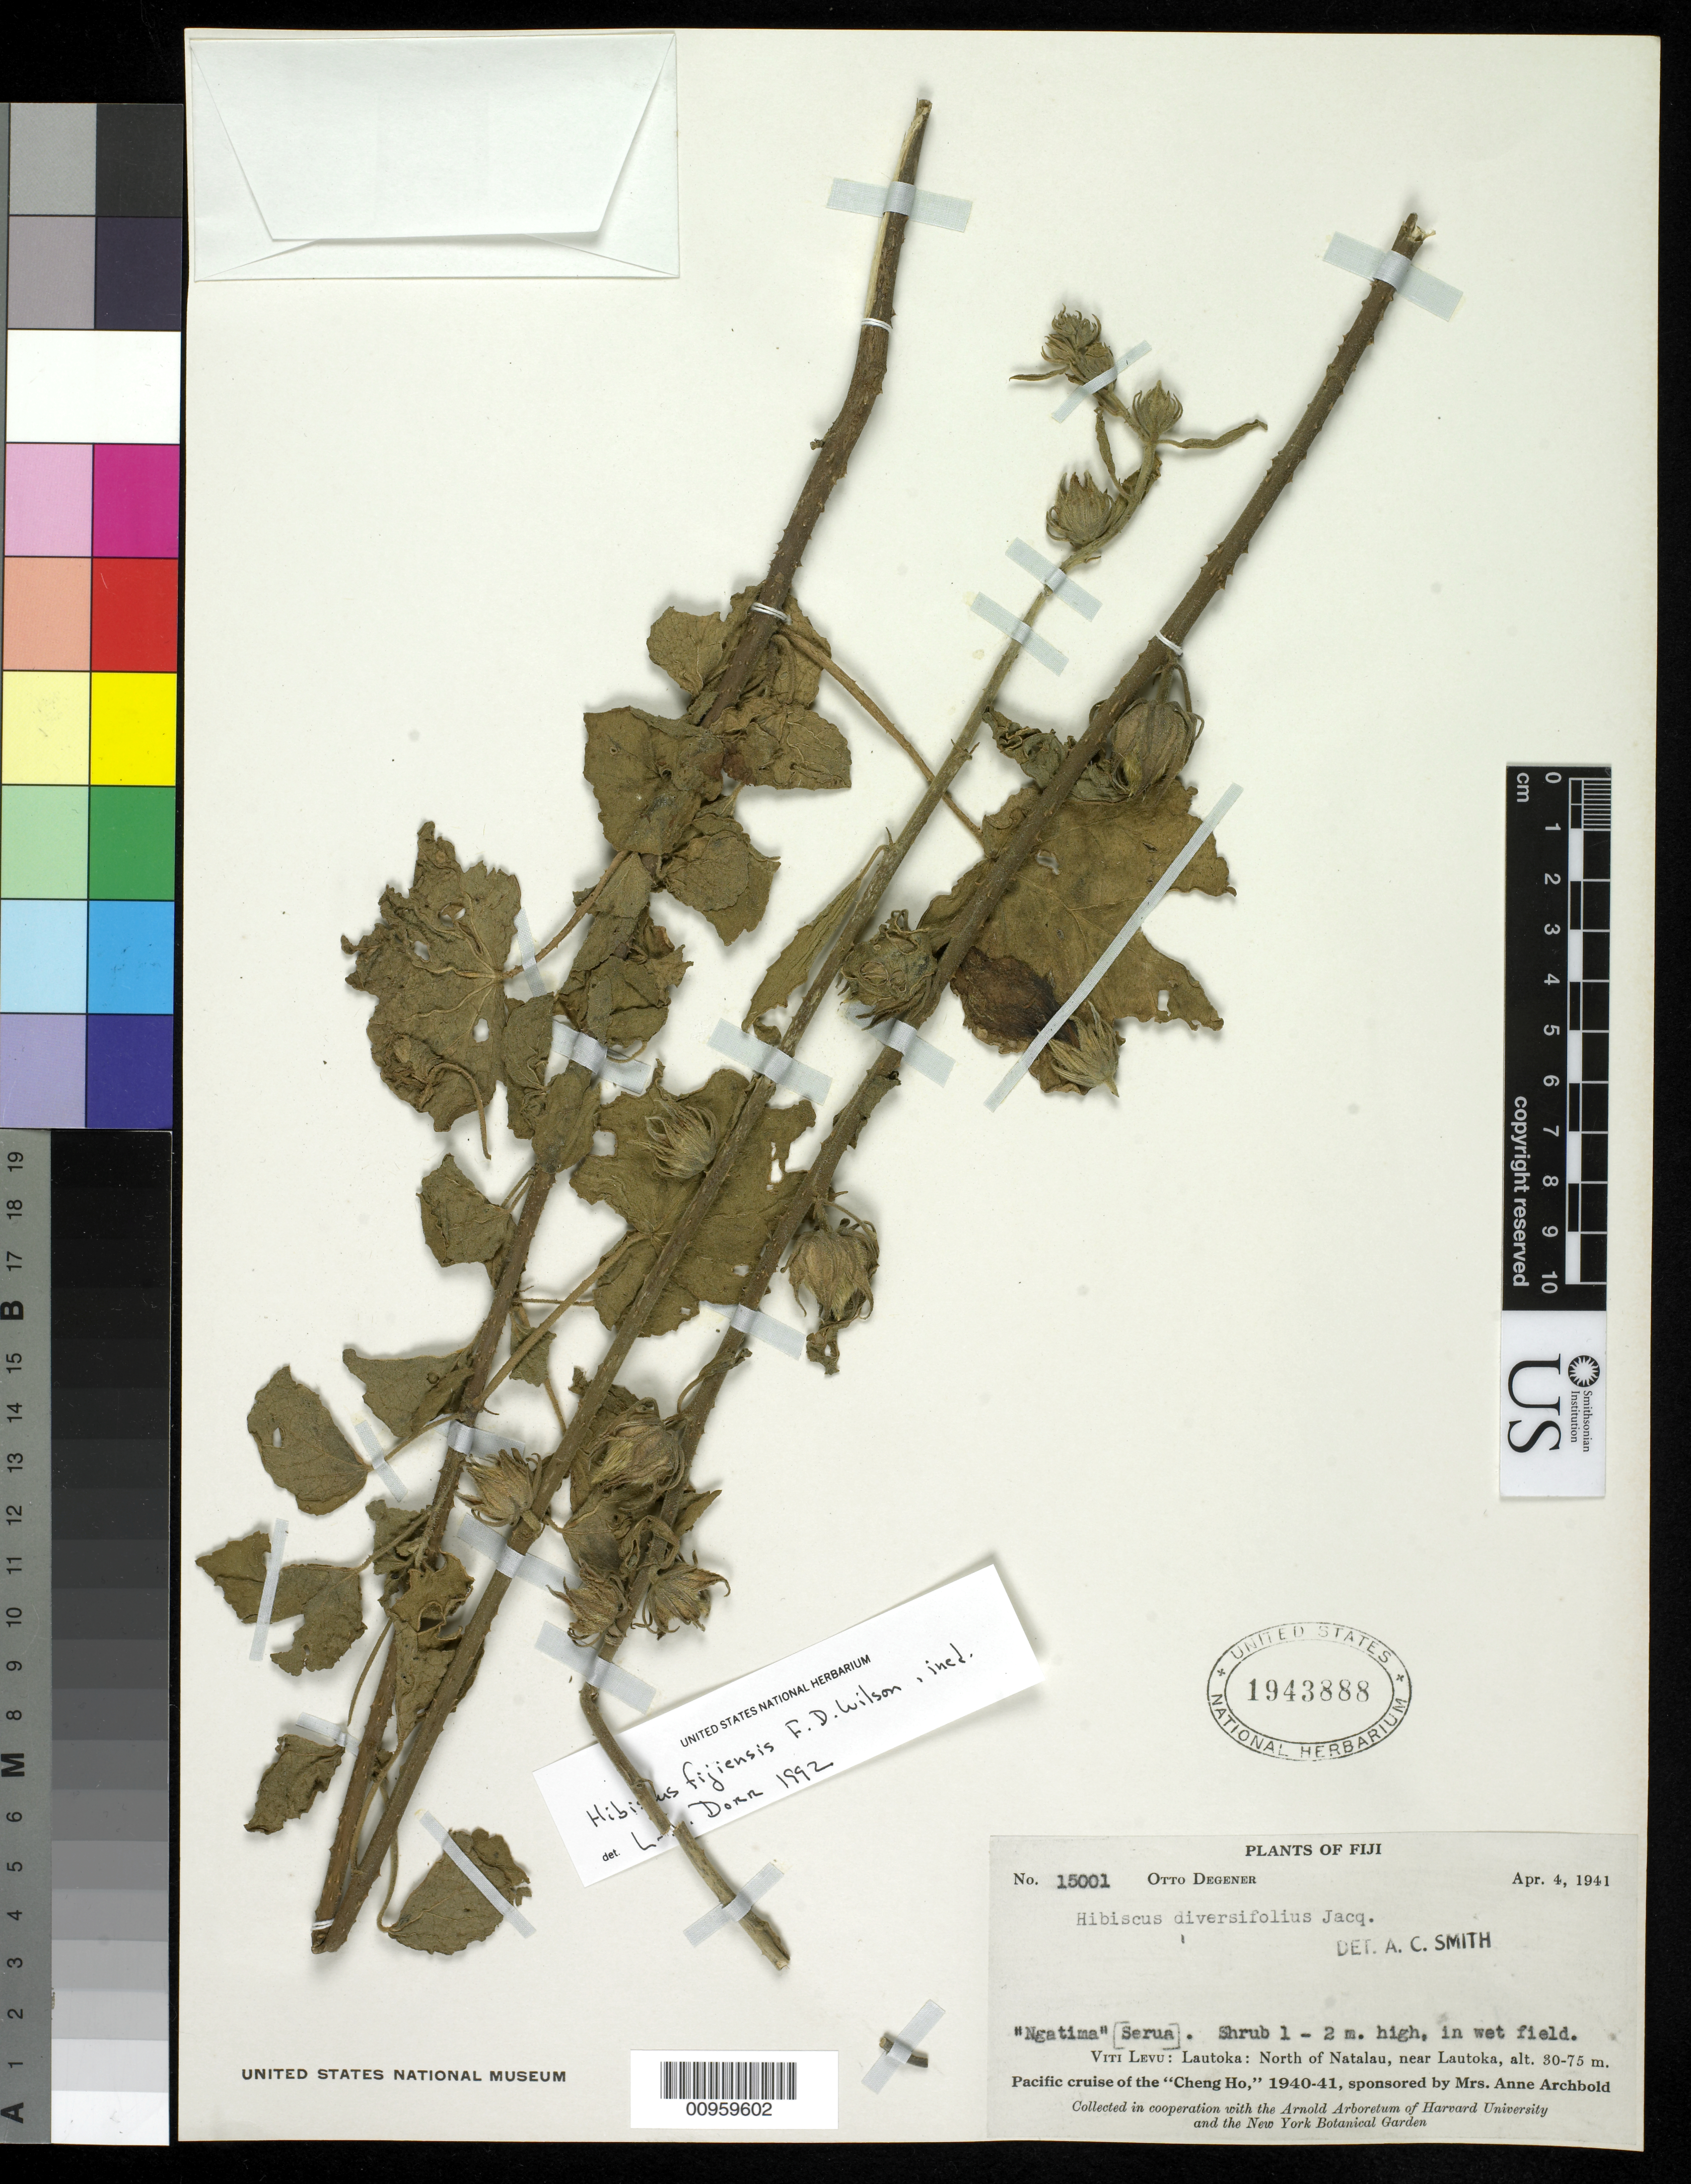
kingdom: Plantae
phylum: Tracheophyta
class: Magnoliopsida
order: Malvales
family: Malvaceae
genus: Sabdariffa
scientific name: Sabdariffa fijiensis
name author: (F.D. Wilson) M.M. Hanes & R.L. Barrett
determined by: Dorr, Laurence J., Curator (BOT), Smithsonian Institution - National Museum of Natural History (UNITED STATES)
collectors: O. Degener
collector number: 15001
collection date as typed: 04 Apr 1941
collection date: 1941-04-04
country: Fiji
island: Viti Levu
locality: Lautoka: North of Natalau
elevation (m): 30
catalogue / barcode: US 1943888